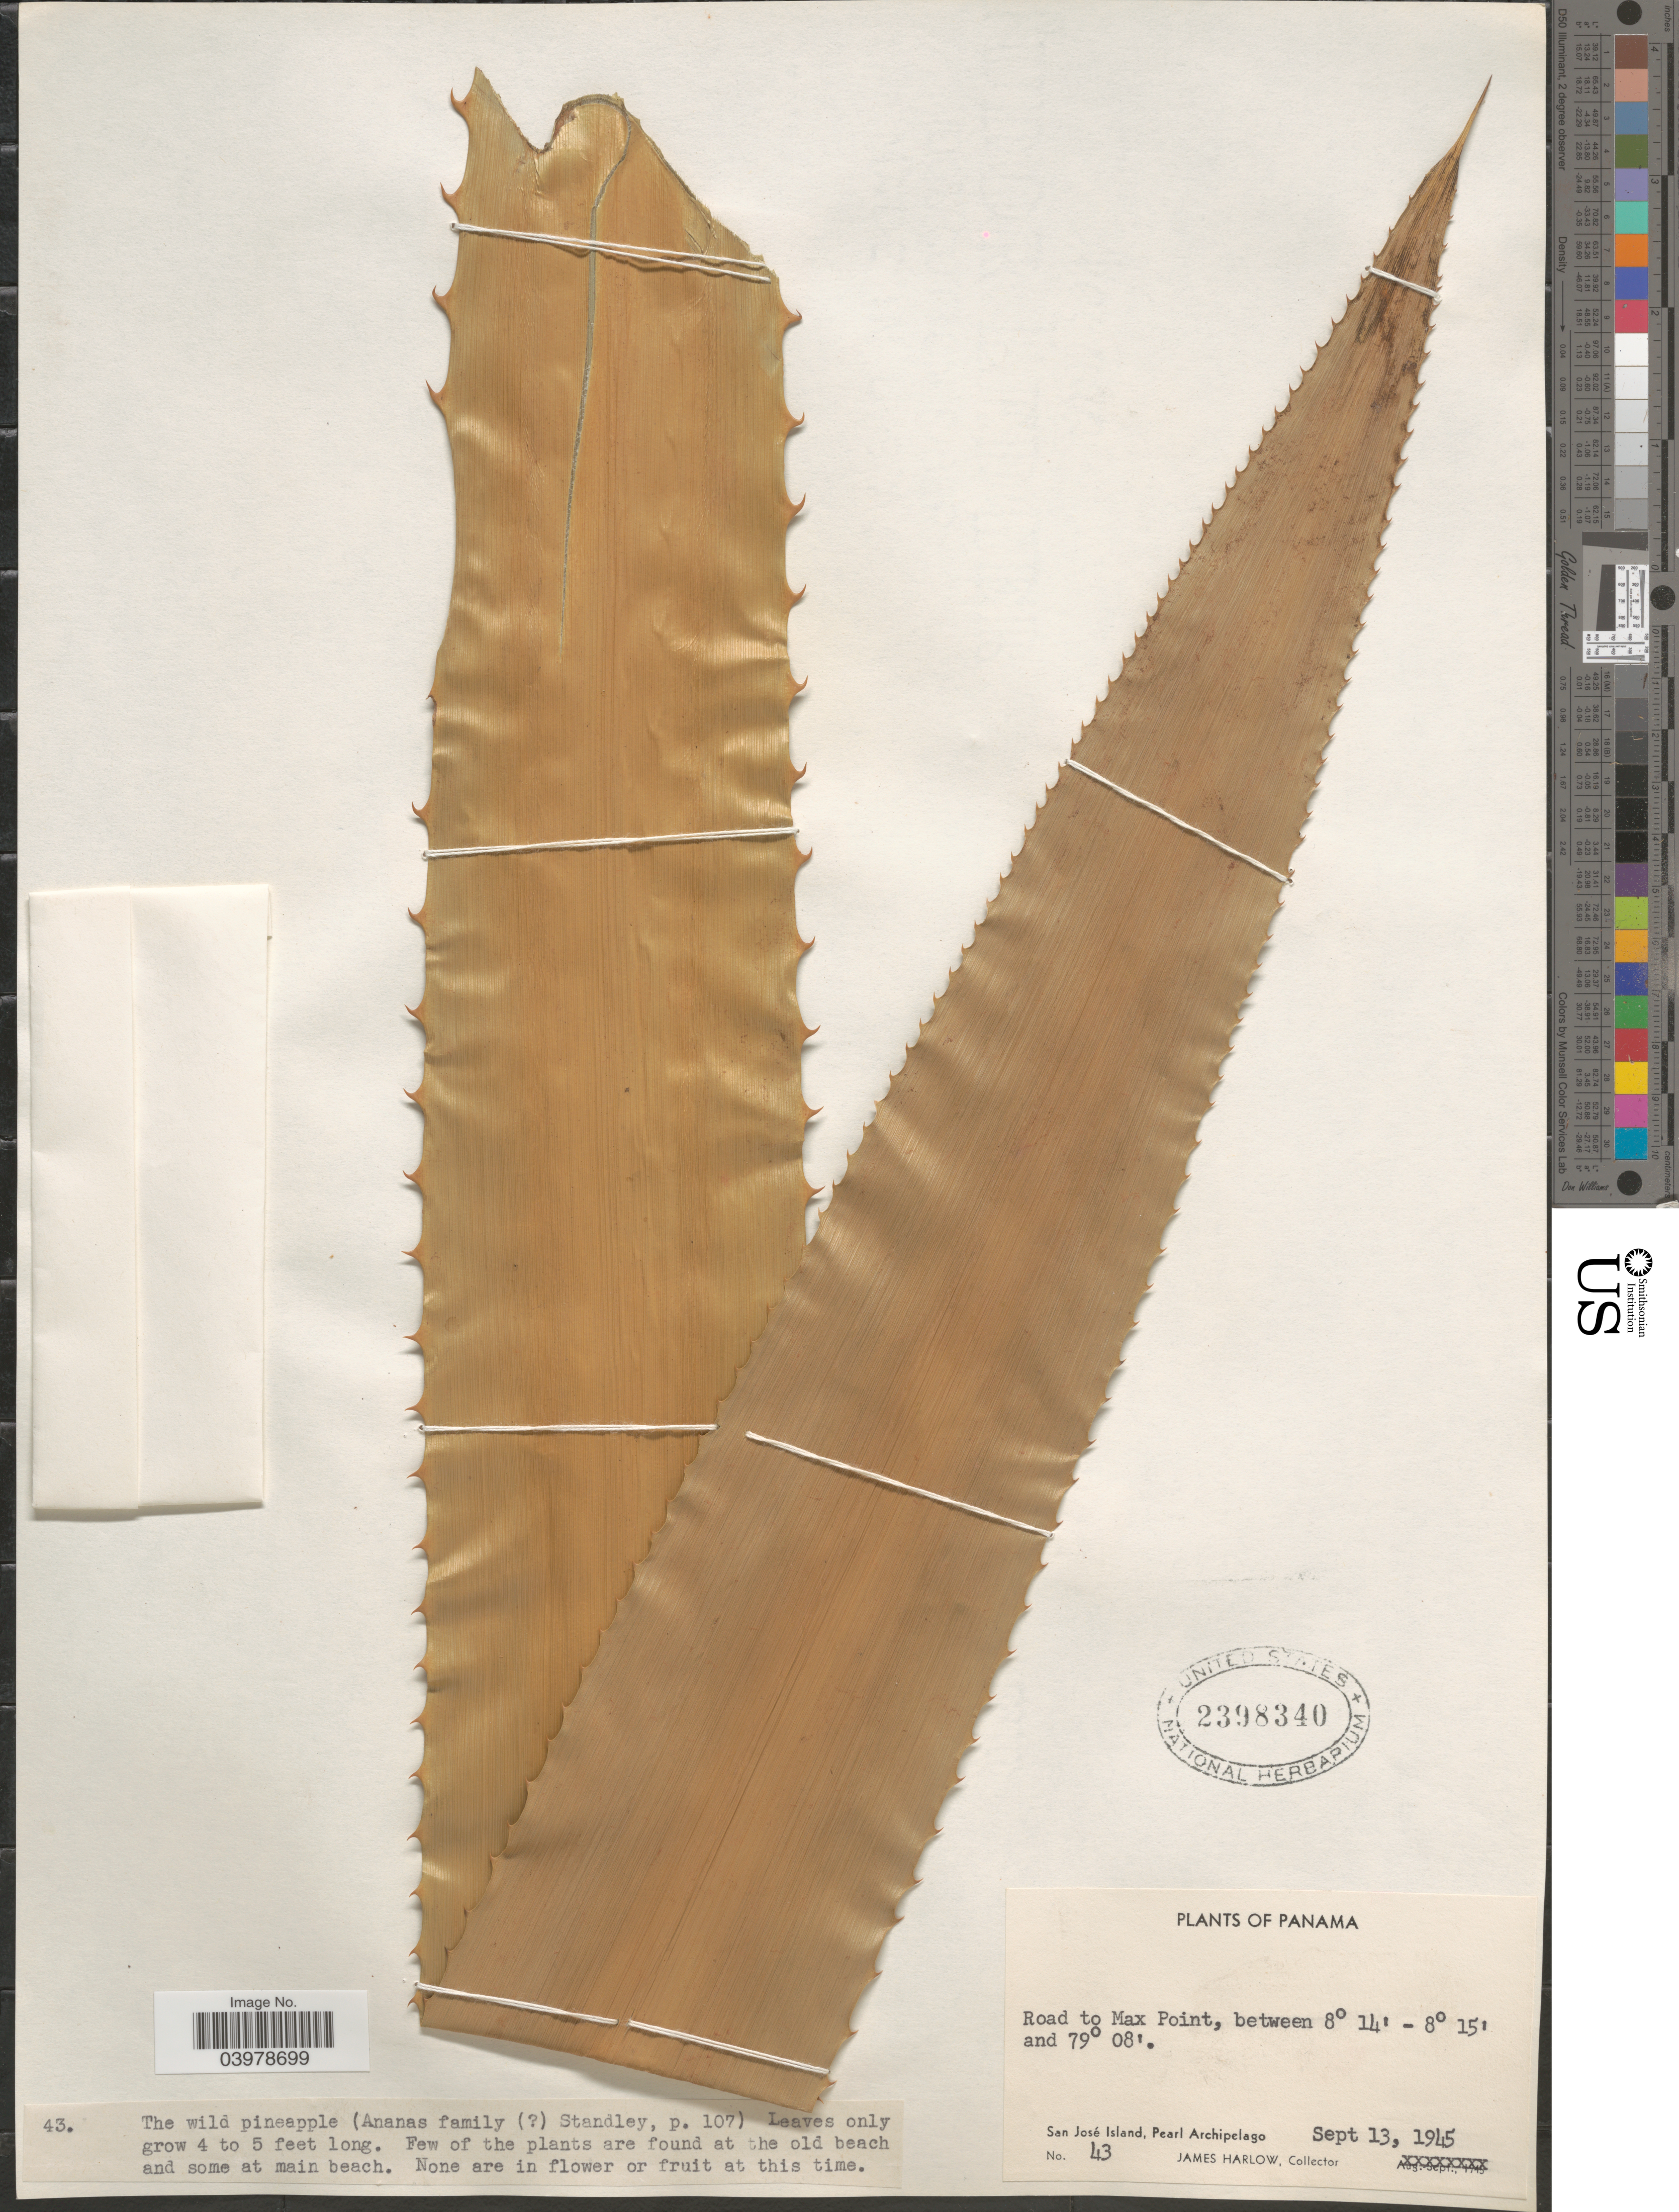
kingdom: Plantae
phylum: Tracheophyta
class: Liliopsida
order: Poales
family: Bromeliaceae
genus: Aechmea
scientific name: Aechmea magdalenae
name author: (André) André ex Baker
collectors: J. Harlow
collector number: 43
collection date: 1945-09-13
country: Panama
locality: Road to Max Point. San José Island, Pearl Archipelago.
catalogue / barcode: US 2398340